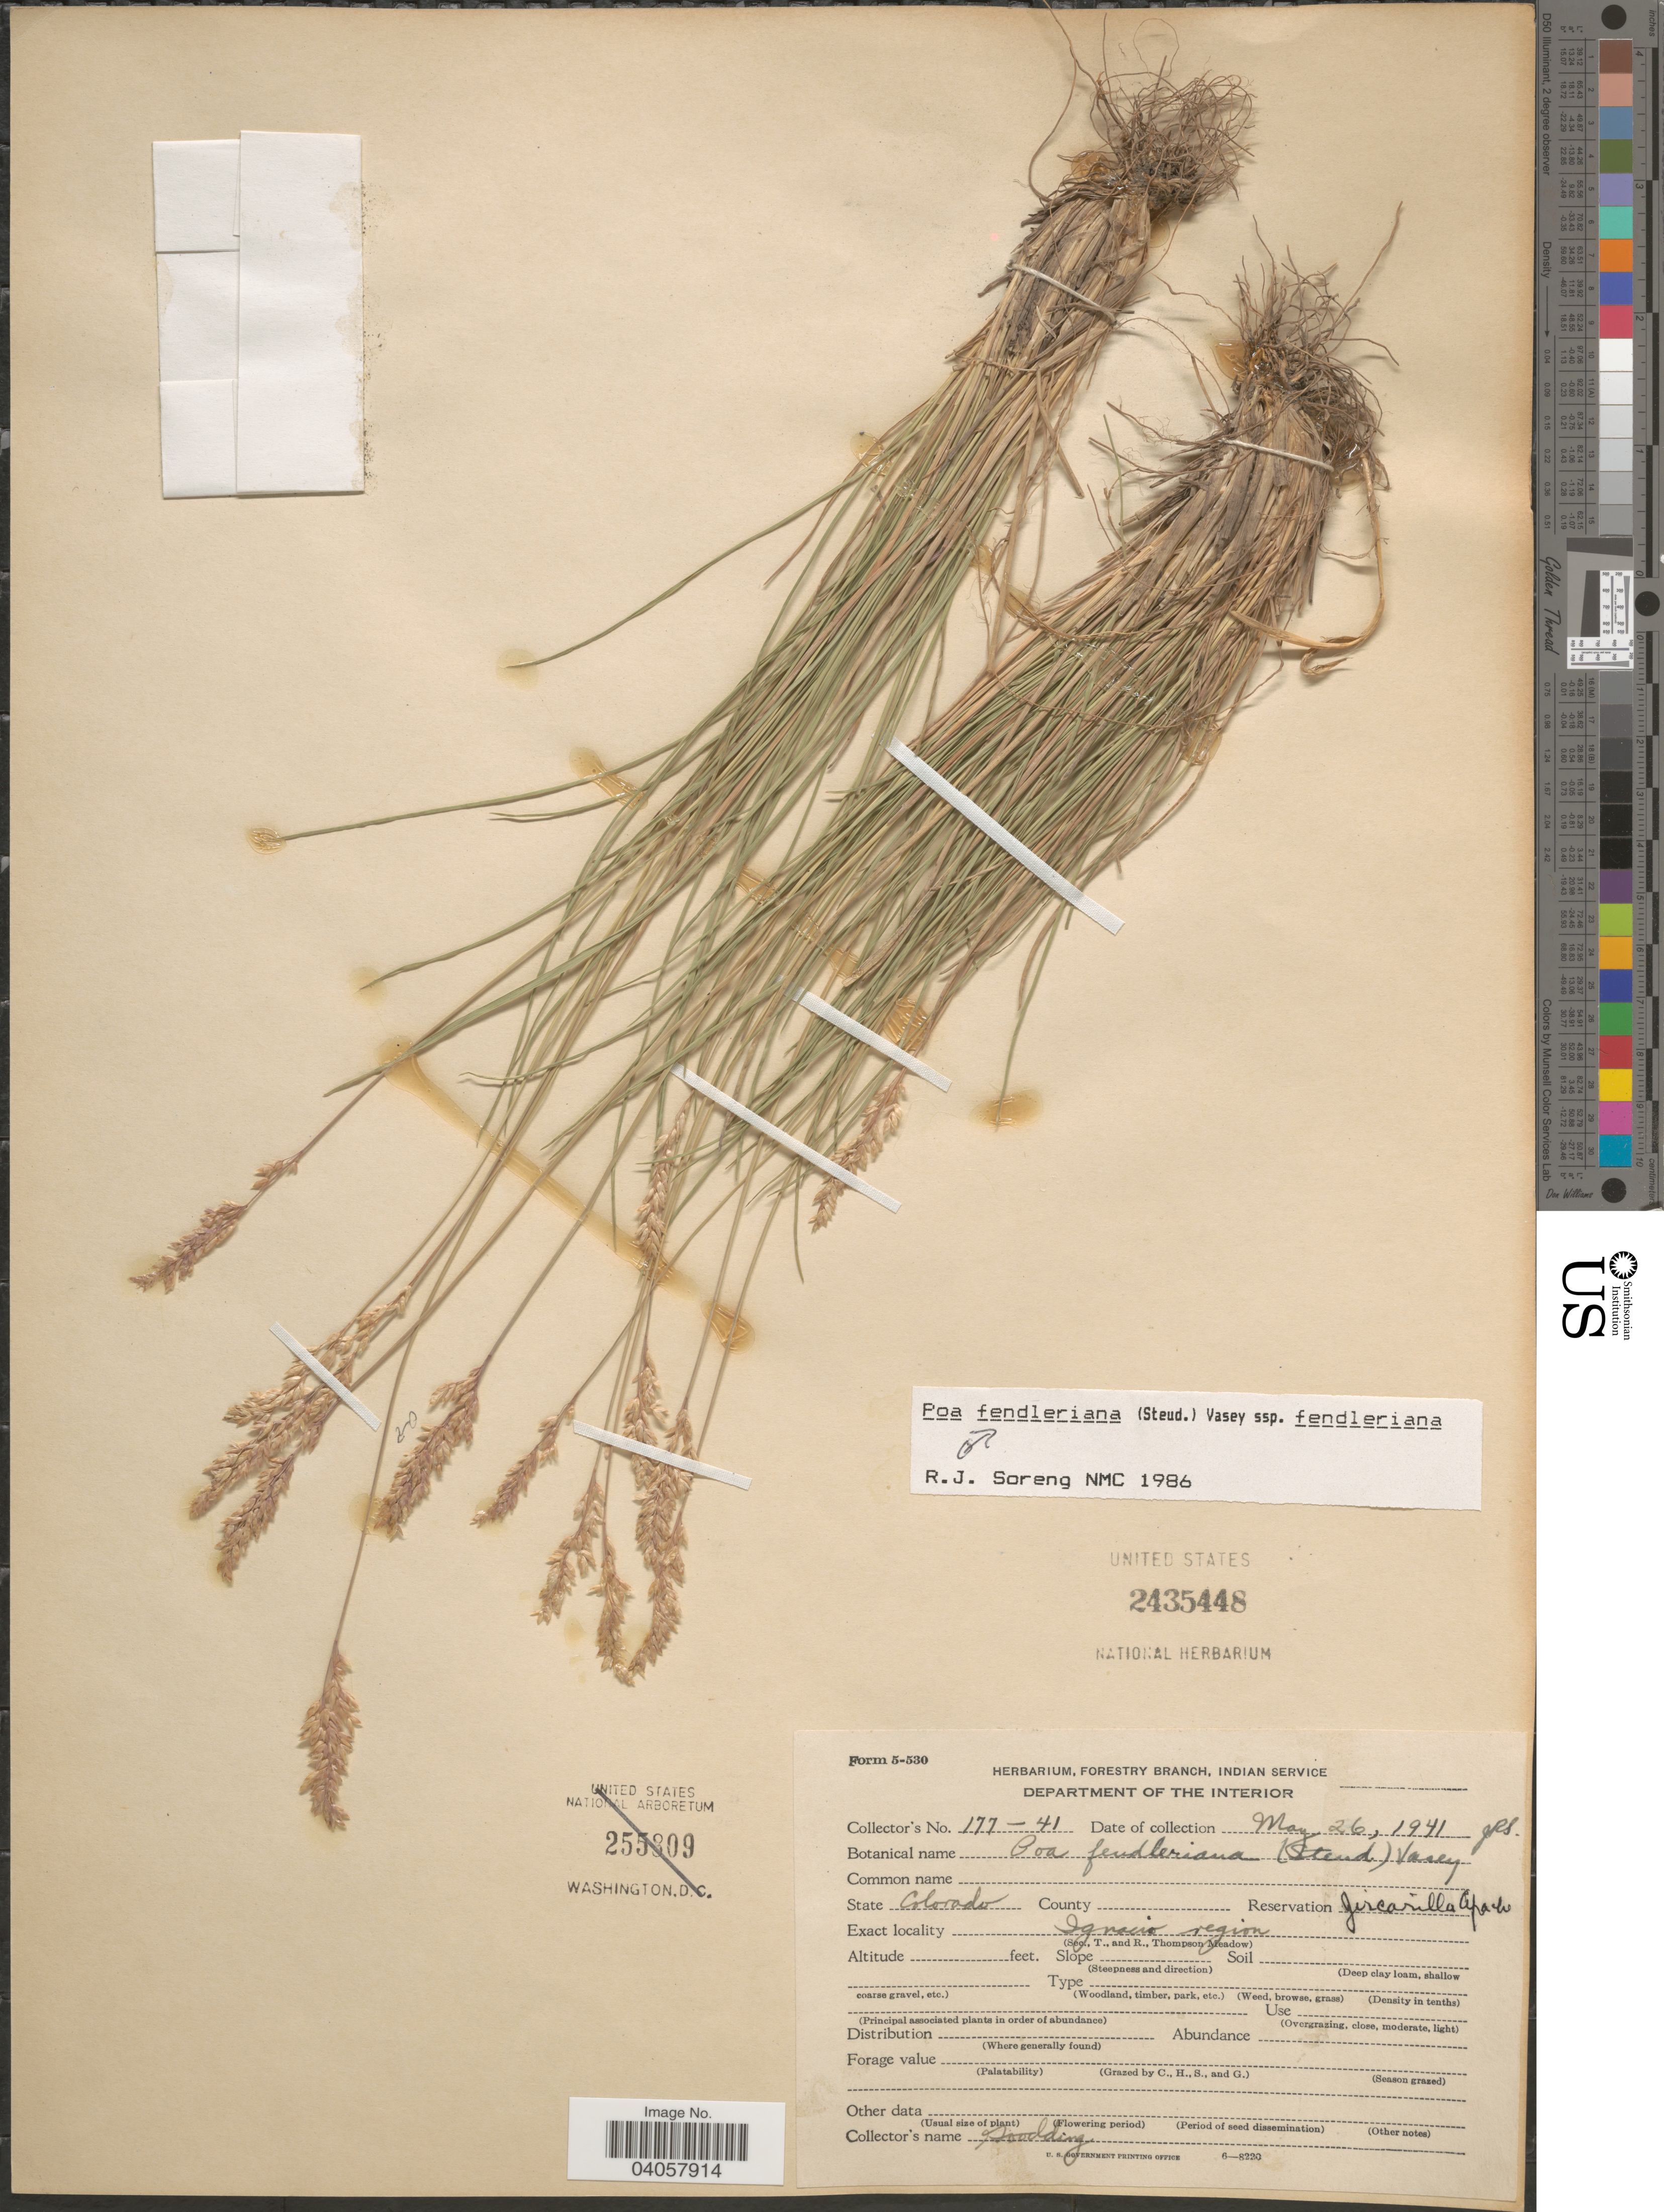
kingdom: Plantae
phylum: Tracheophyta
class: Liliopsida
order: Poales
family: Poaceae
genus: Poa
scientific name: Poa fendleriana subsp. fendleriana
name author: (Steud.) Vasey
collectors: Goodding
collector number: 177-41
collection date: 1941-05-26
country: United States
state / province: Colorado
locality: Reservation Jicarilla Apache. Ignacio region.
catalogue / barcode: US 2435448